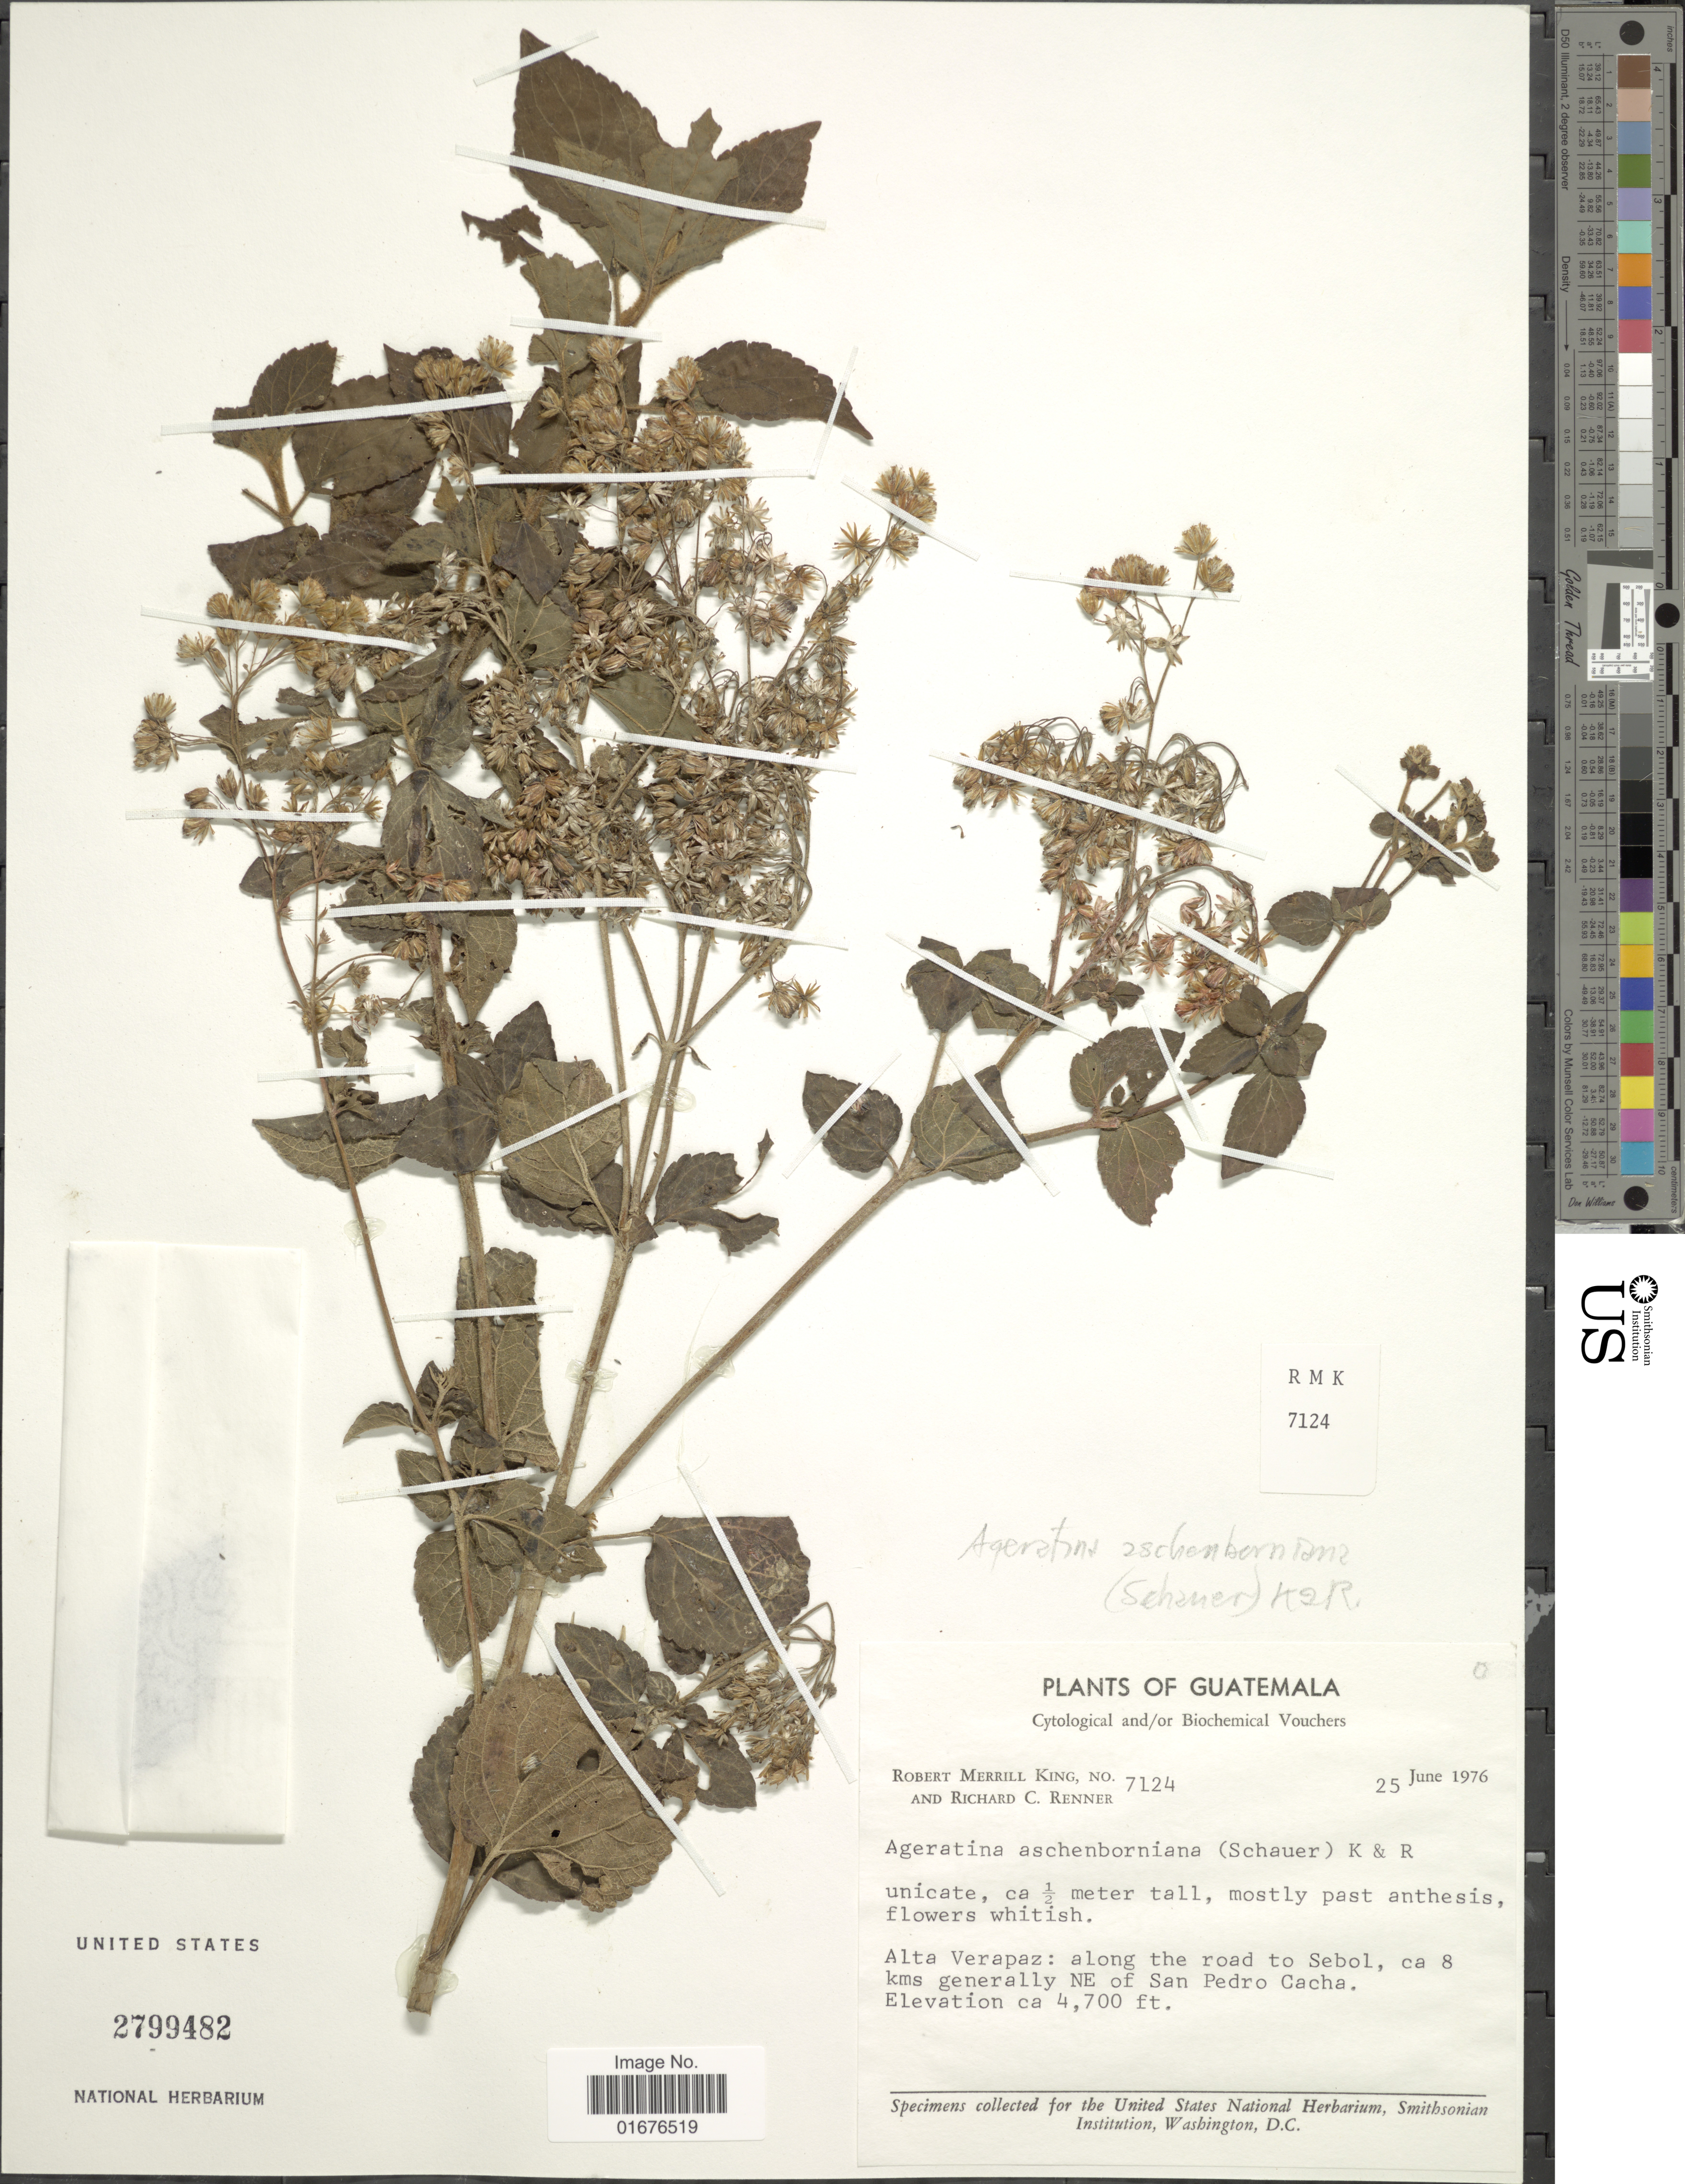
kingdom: Plantae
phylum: Tracheophyta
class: Magnoliopsida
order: Asterales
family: Asteraceae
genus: Ageratina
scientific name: Ageratina pichinchensis var. bustamenta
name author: (DC.) R.M. King & H. Rob.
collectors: R. M. King & R. C. Renner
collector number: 7124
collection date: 1976-06-25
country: Guatemala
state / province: Alta Verapaz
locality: Along the road to Sebol. ca 8 kms generally NE of San Pedro Cacha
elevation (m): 1433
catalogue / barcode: US 2799482